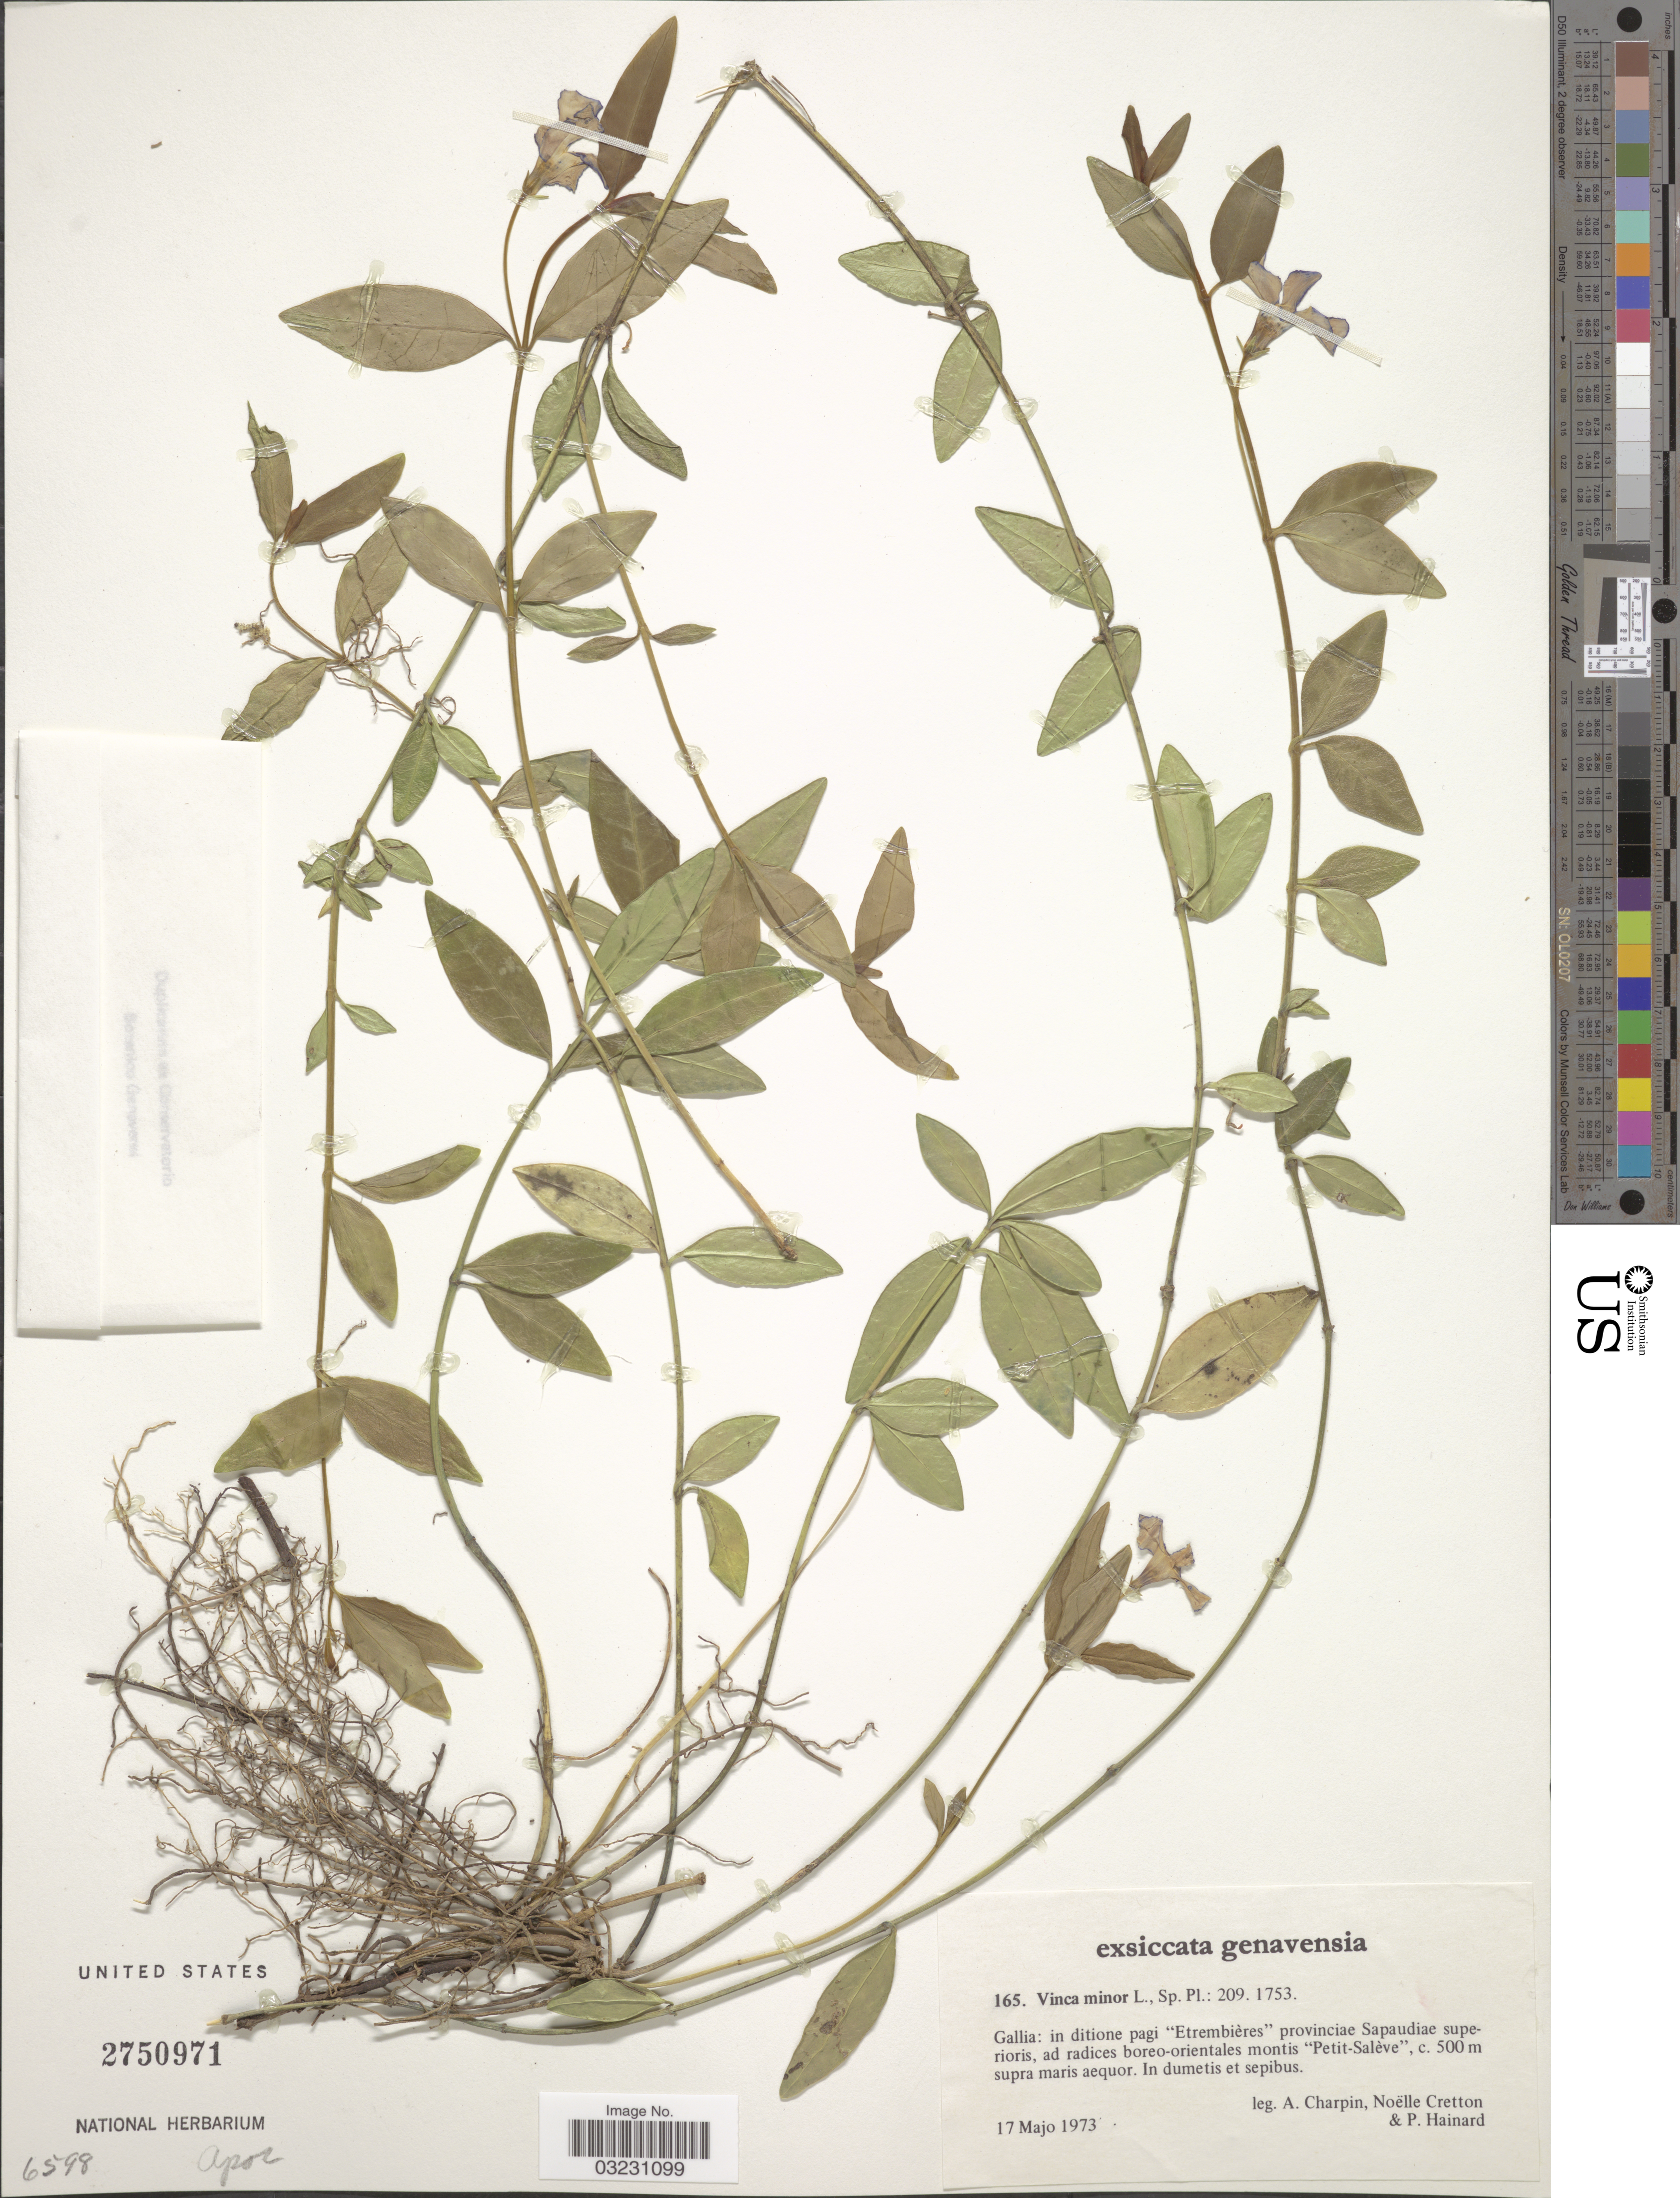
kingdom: Plantae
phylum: Tracheophyta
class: Magnoliopsida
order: Gentianales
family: Apocynaceae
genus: Vinca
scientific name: Vinca minor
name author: L.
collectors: A. Charpin, N. Cretton & P. Hainard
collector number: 165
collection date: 1973-05-17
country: France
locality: Genavensia. Gallia: in ditione pagi "Etrembières" provinciae Sapaudiae superioris, ad radices boreo-orientales montis "Petit-Salève".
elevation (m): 500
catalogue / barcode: US 2750971